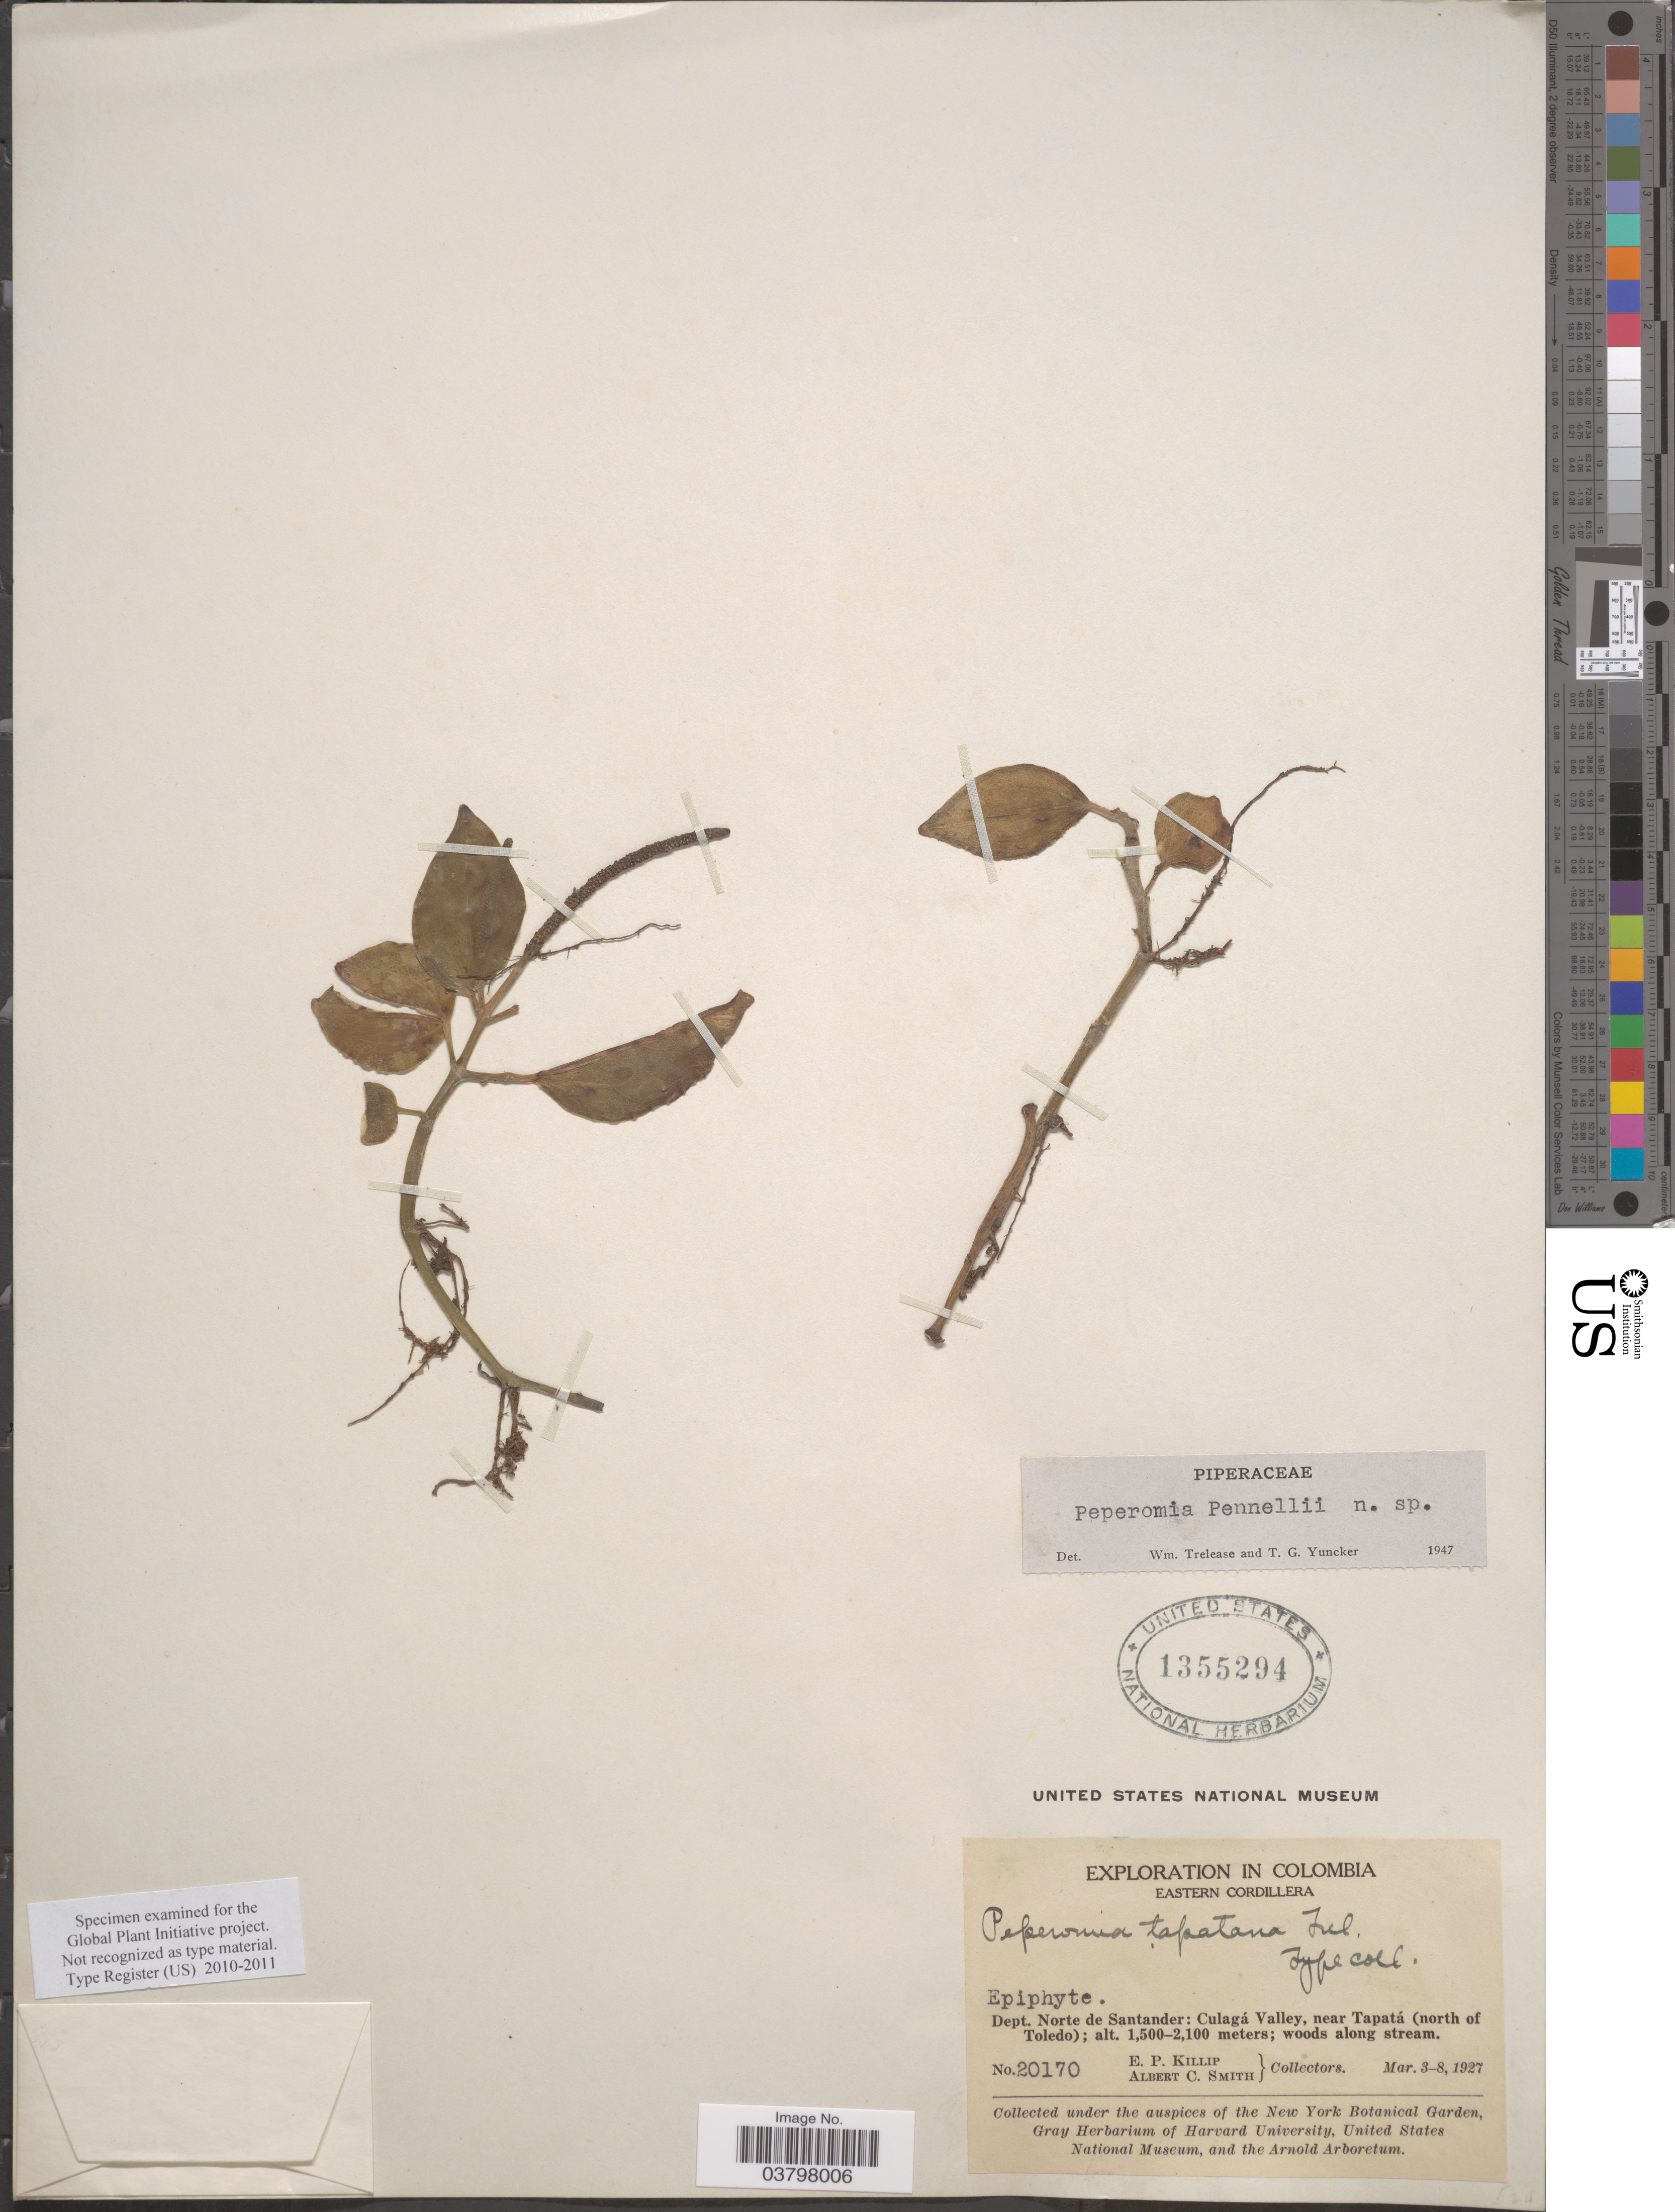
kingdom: Plantae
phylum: Tracheophyta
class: Magnoliopsida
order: Piperales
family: Piperaceae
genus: Peperomia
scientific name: Peperomia pennellii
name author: Trel. & Yunck.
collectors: E. P. Killip & A. C. Smith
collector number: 20170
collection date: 1927-03-03/1927-03-08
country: Colombia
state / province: Norte de Santander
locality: Eastern Cordillera. Dept. Norte de Santander: Culagá Valley, near Tapat'a (north of Toledo).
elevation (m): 1500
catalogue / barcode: US 1355294